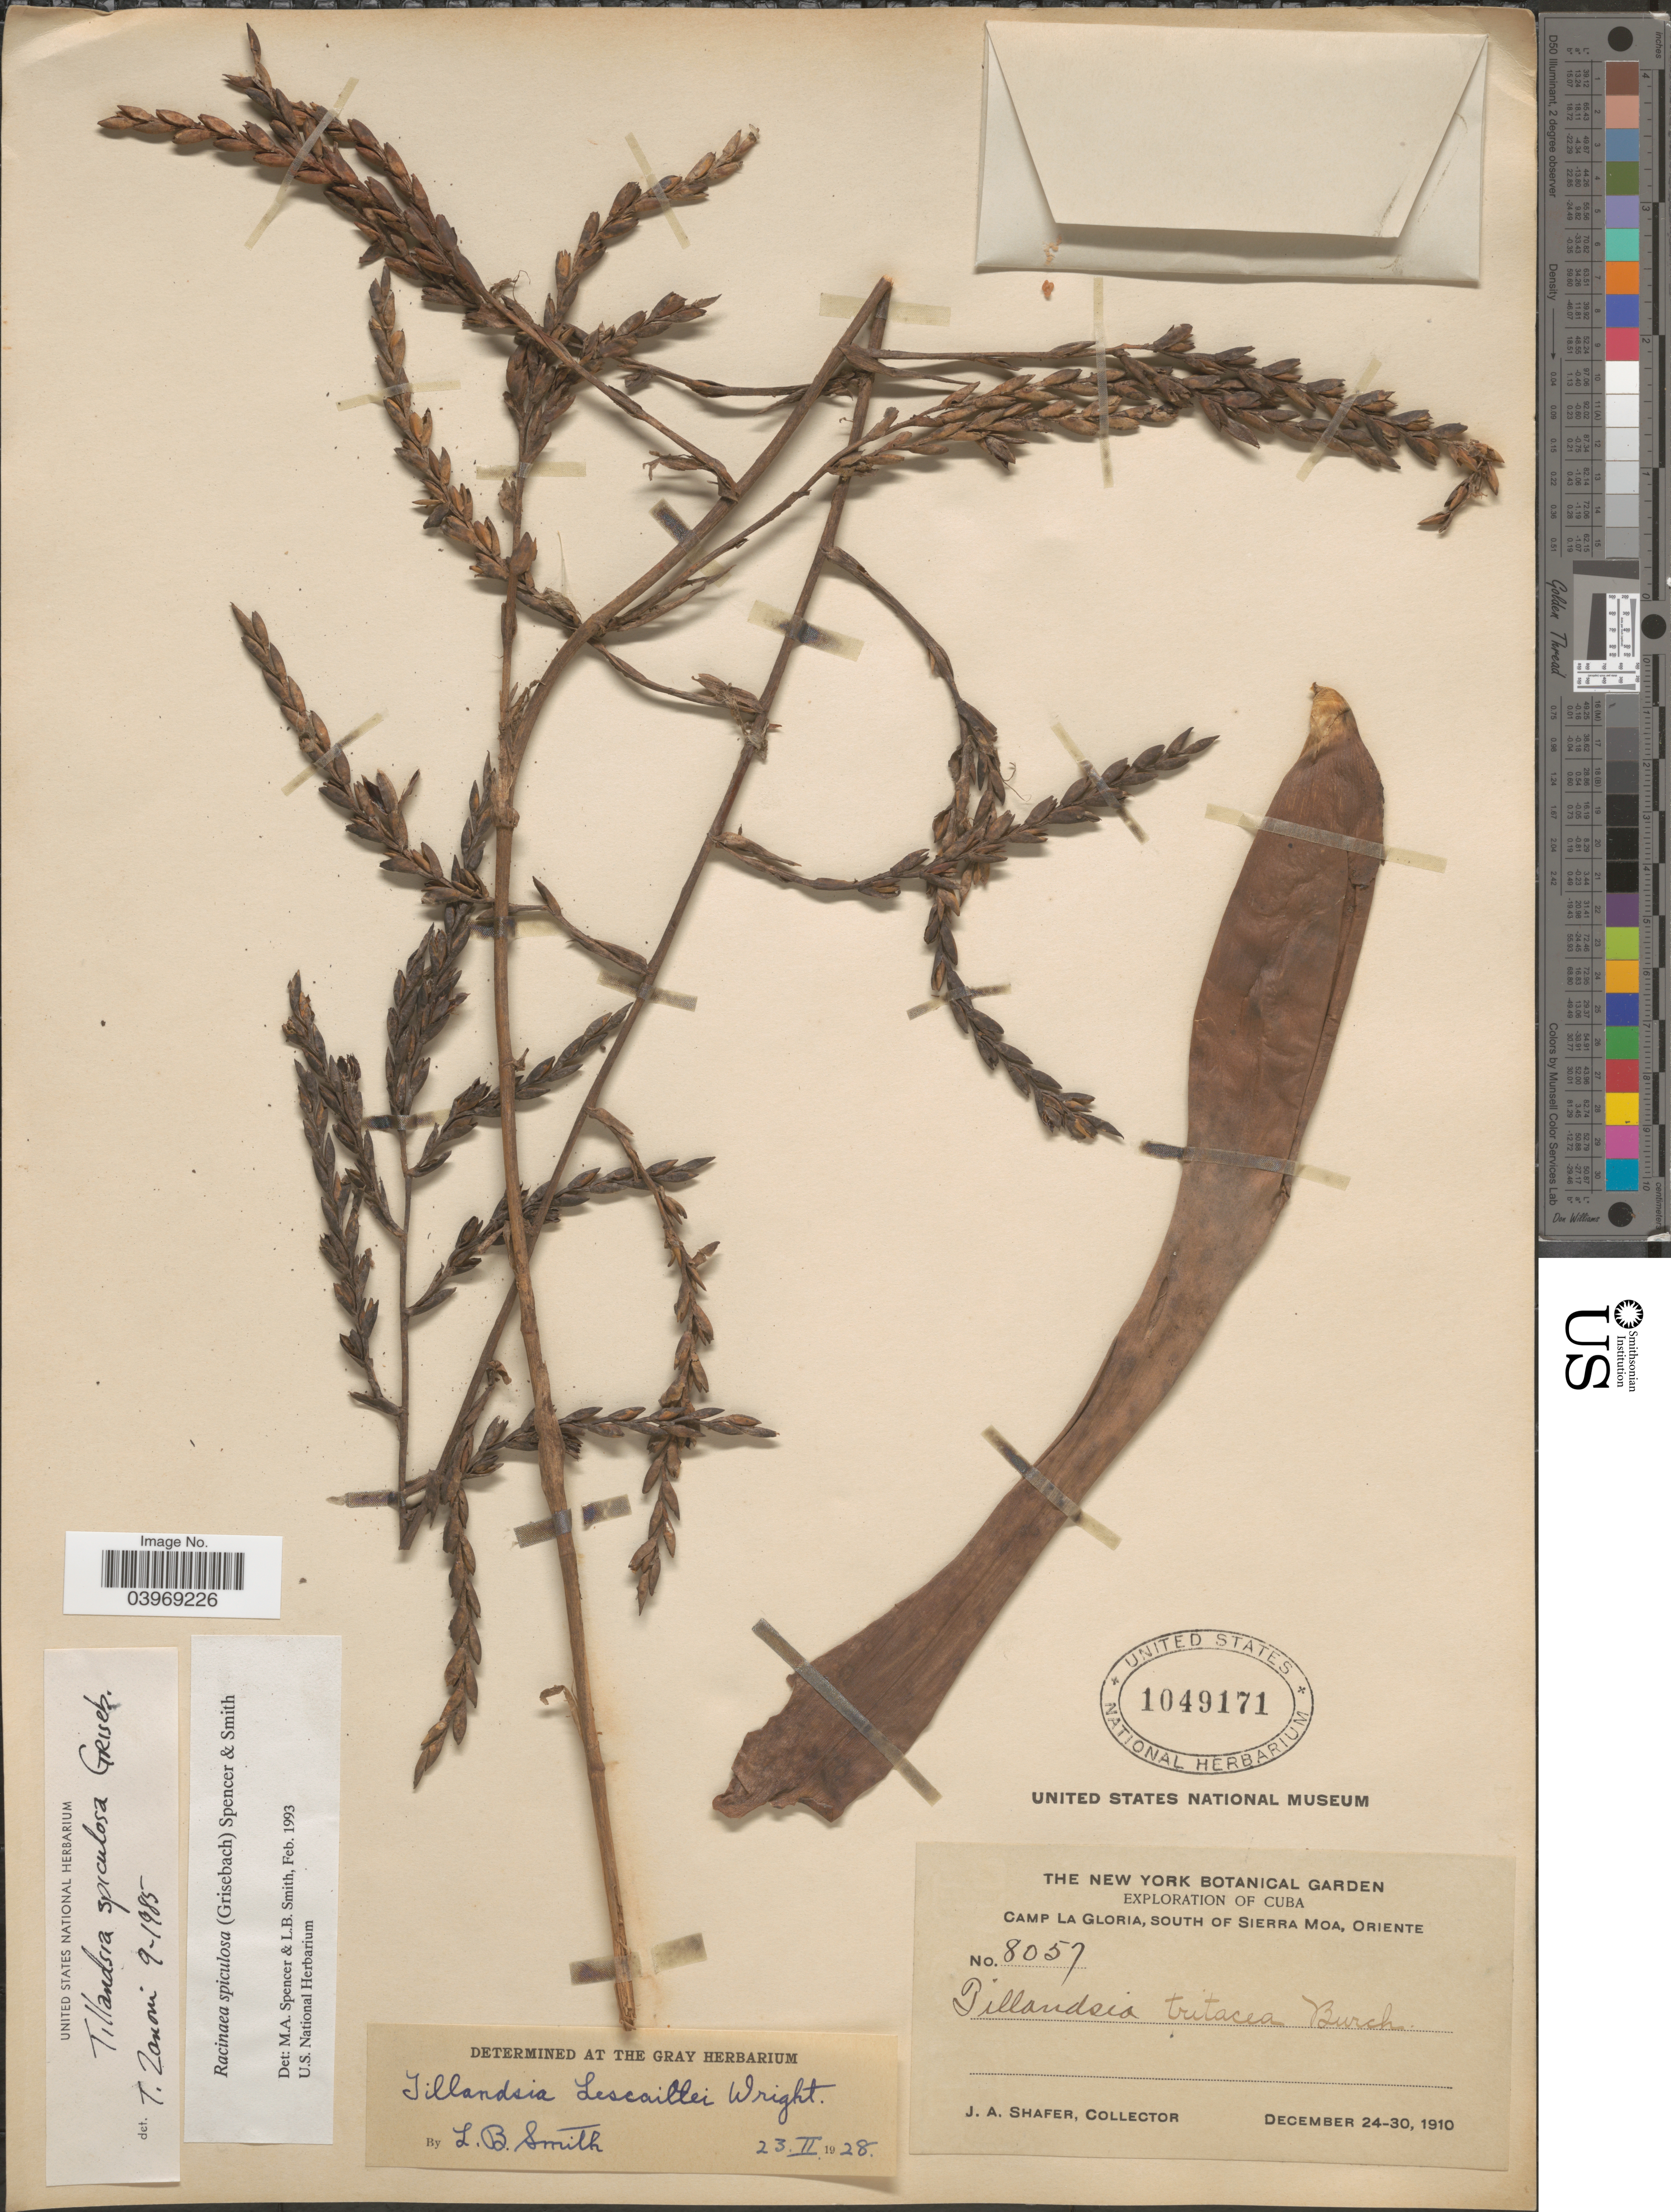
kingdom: Plantae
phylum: Tracheophyta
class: Liliopsida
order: Poales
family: Bromeliaceae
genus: Racinaea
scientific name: Racinaea spiculosa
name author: (Griseb.) M.A. Spencer & L.B. Sm.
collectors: J. A. Shafer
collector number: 8057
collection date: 1910-12-24/1910-12-30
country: Cuba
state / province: Oriente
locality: Camp La Gloria, South of Sierra Moa.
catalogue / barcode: US 1049171